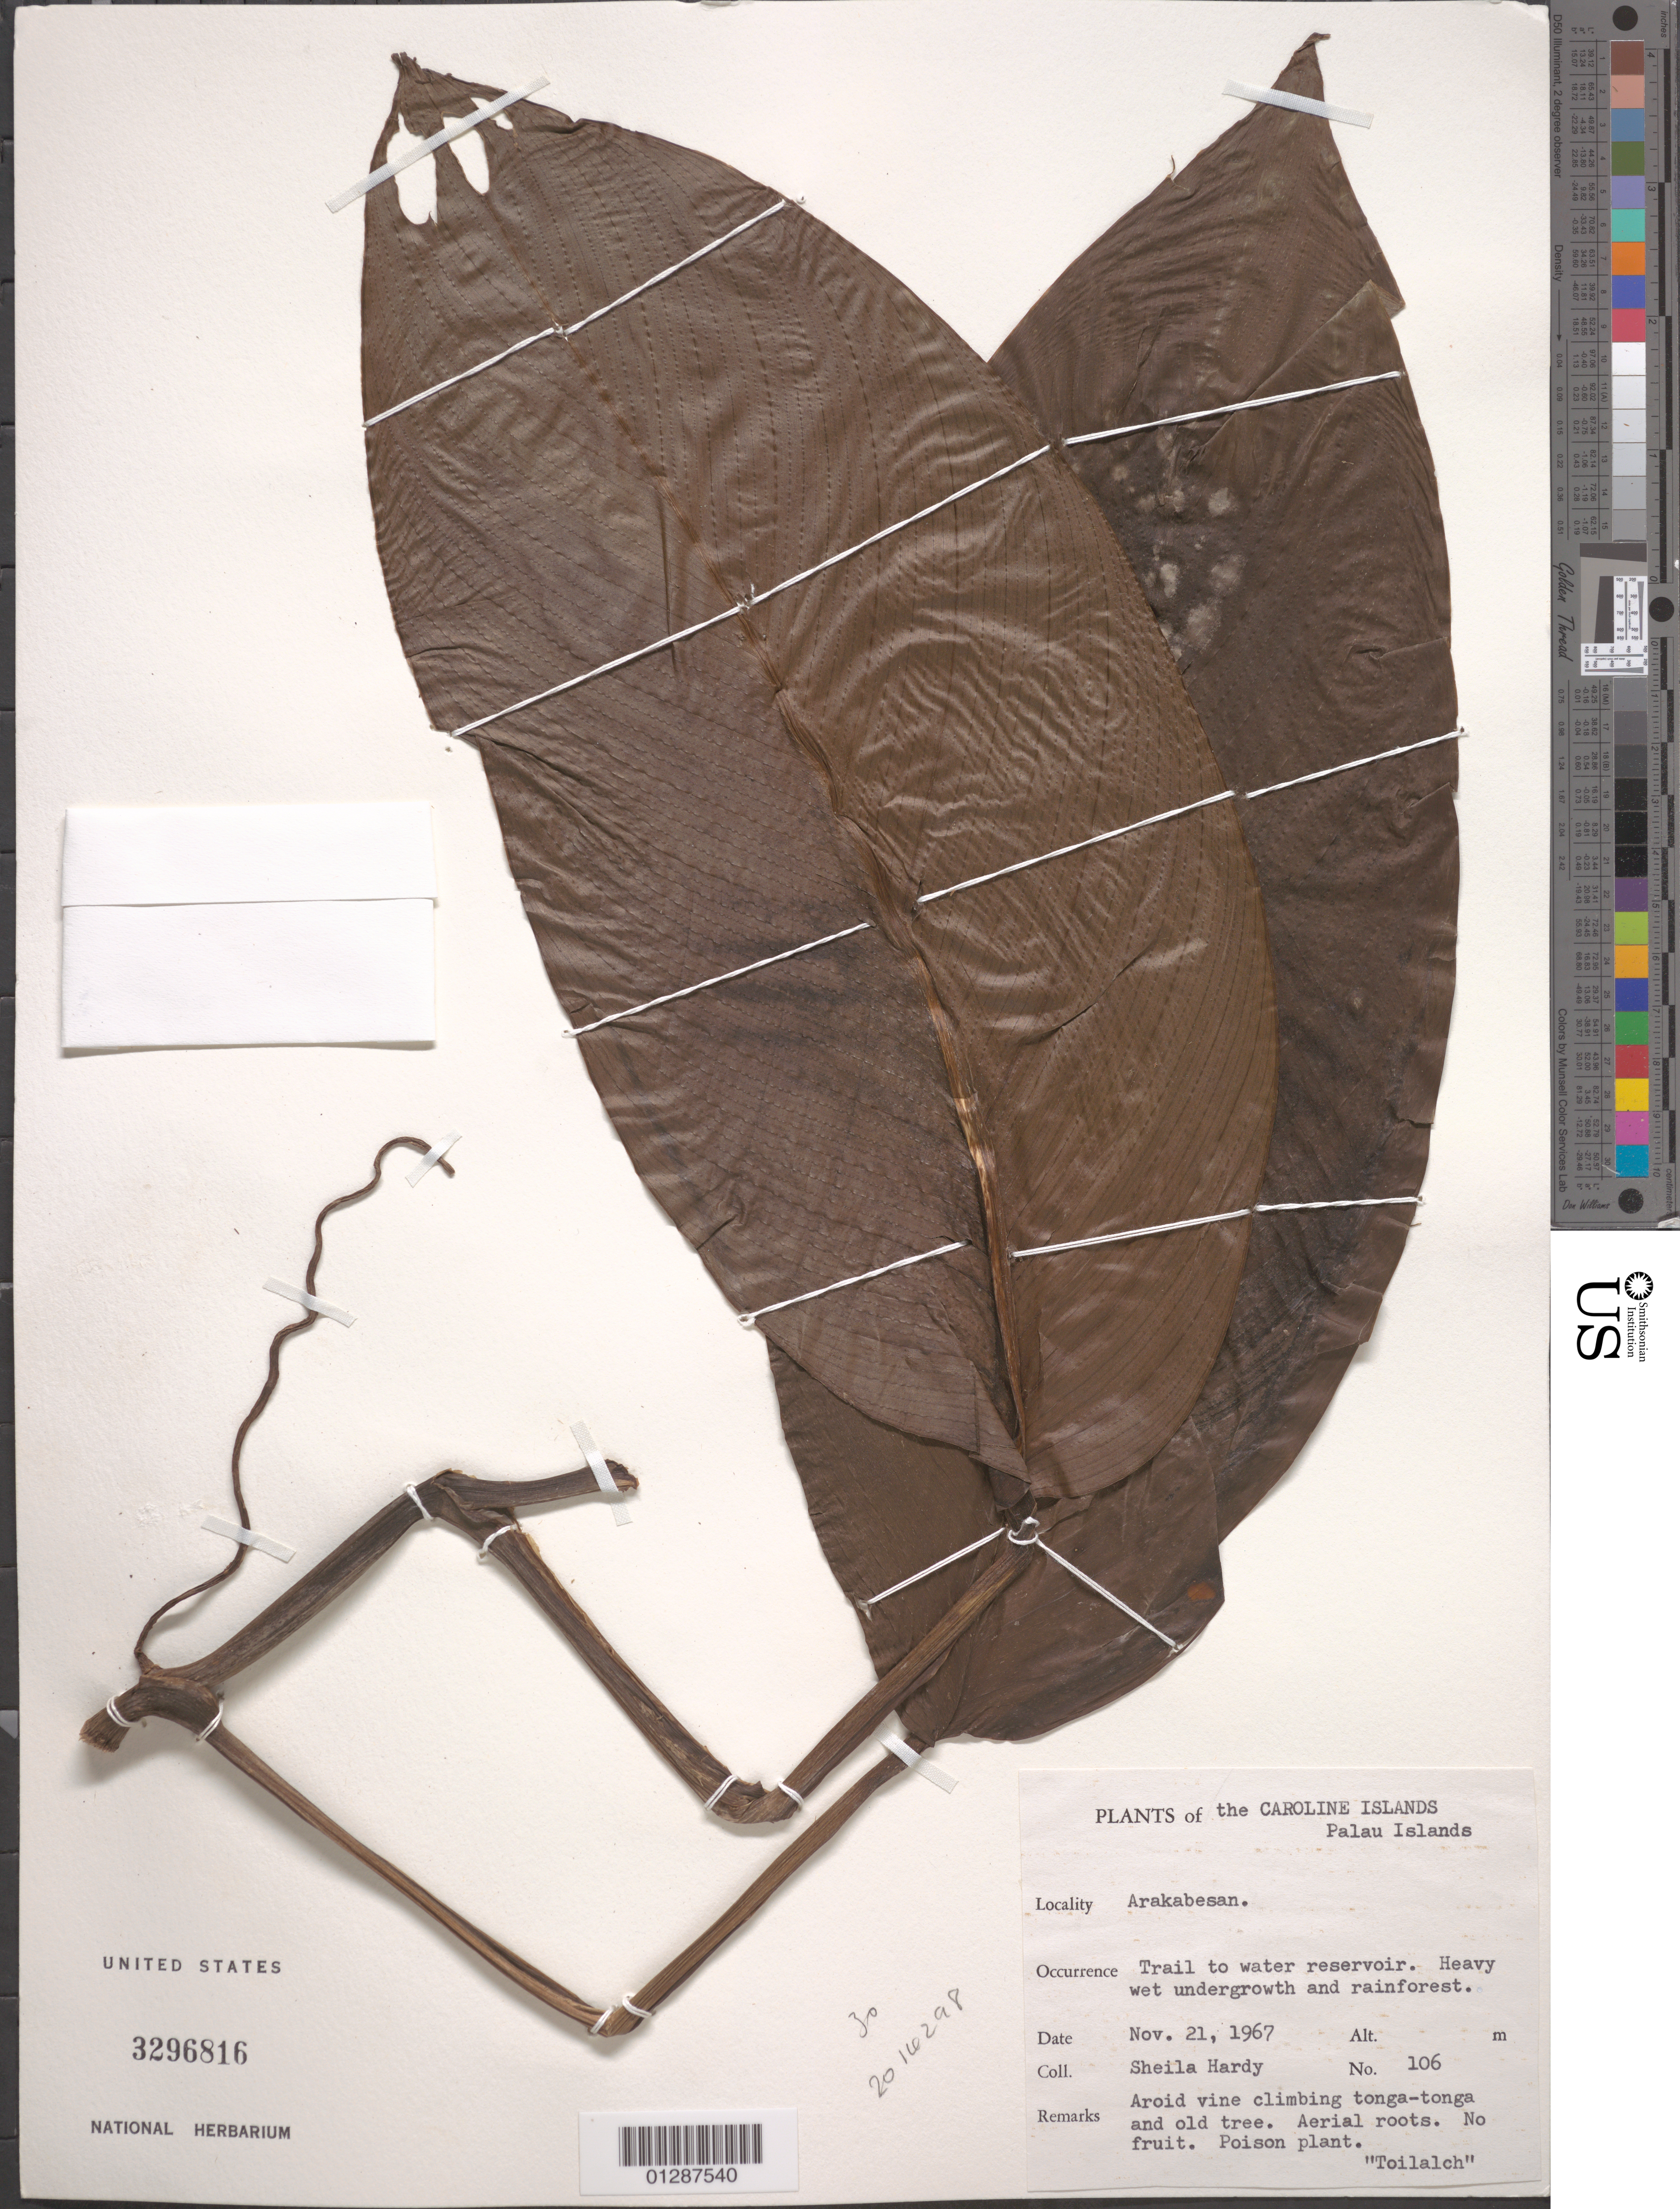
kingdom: Plantae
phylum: Tracheophyta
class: Liliopsida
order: Alismatales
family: Araceae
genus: Epipremnum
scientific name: Epipremnum carolinense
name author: Volk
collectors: S. Hardy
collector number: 106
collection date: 1967-11-21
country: Palau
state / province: Koror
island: Ngerekebesang [Arakabesan]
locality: Caroline Islands. Palau Islands. Arakabesan. Trail to water reservoir.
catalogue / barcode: US 3296816